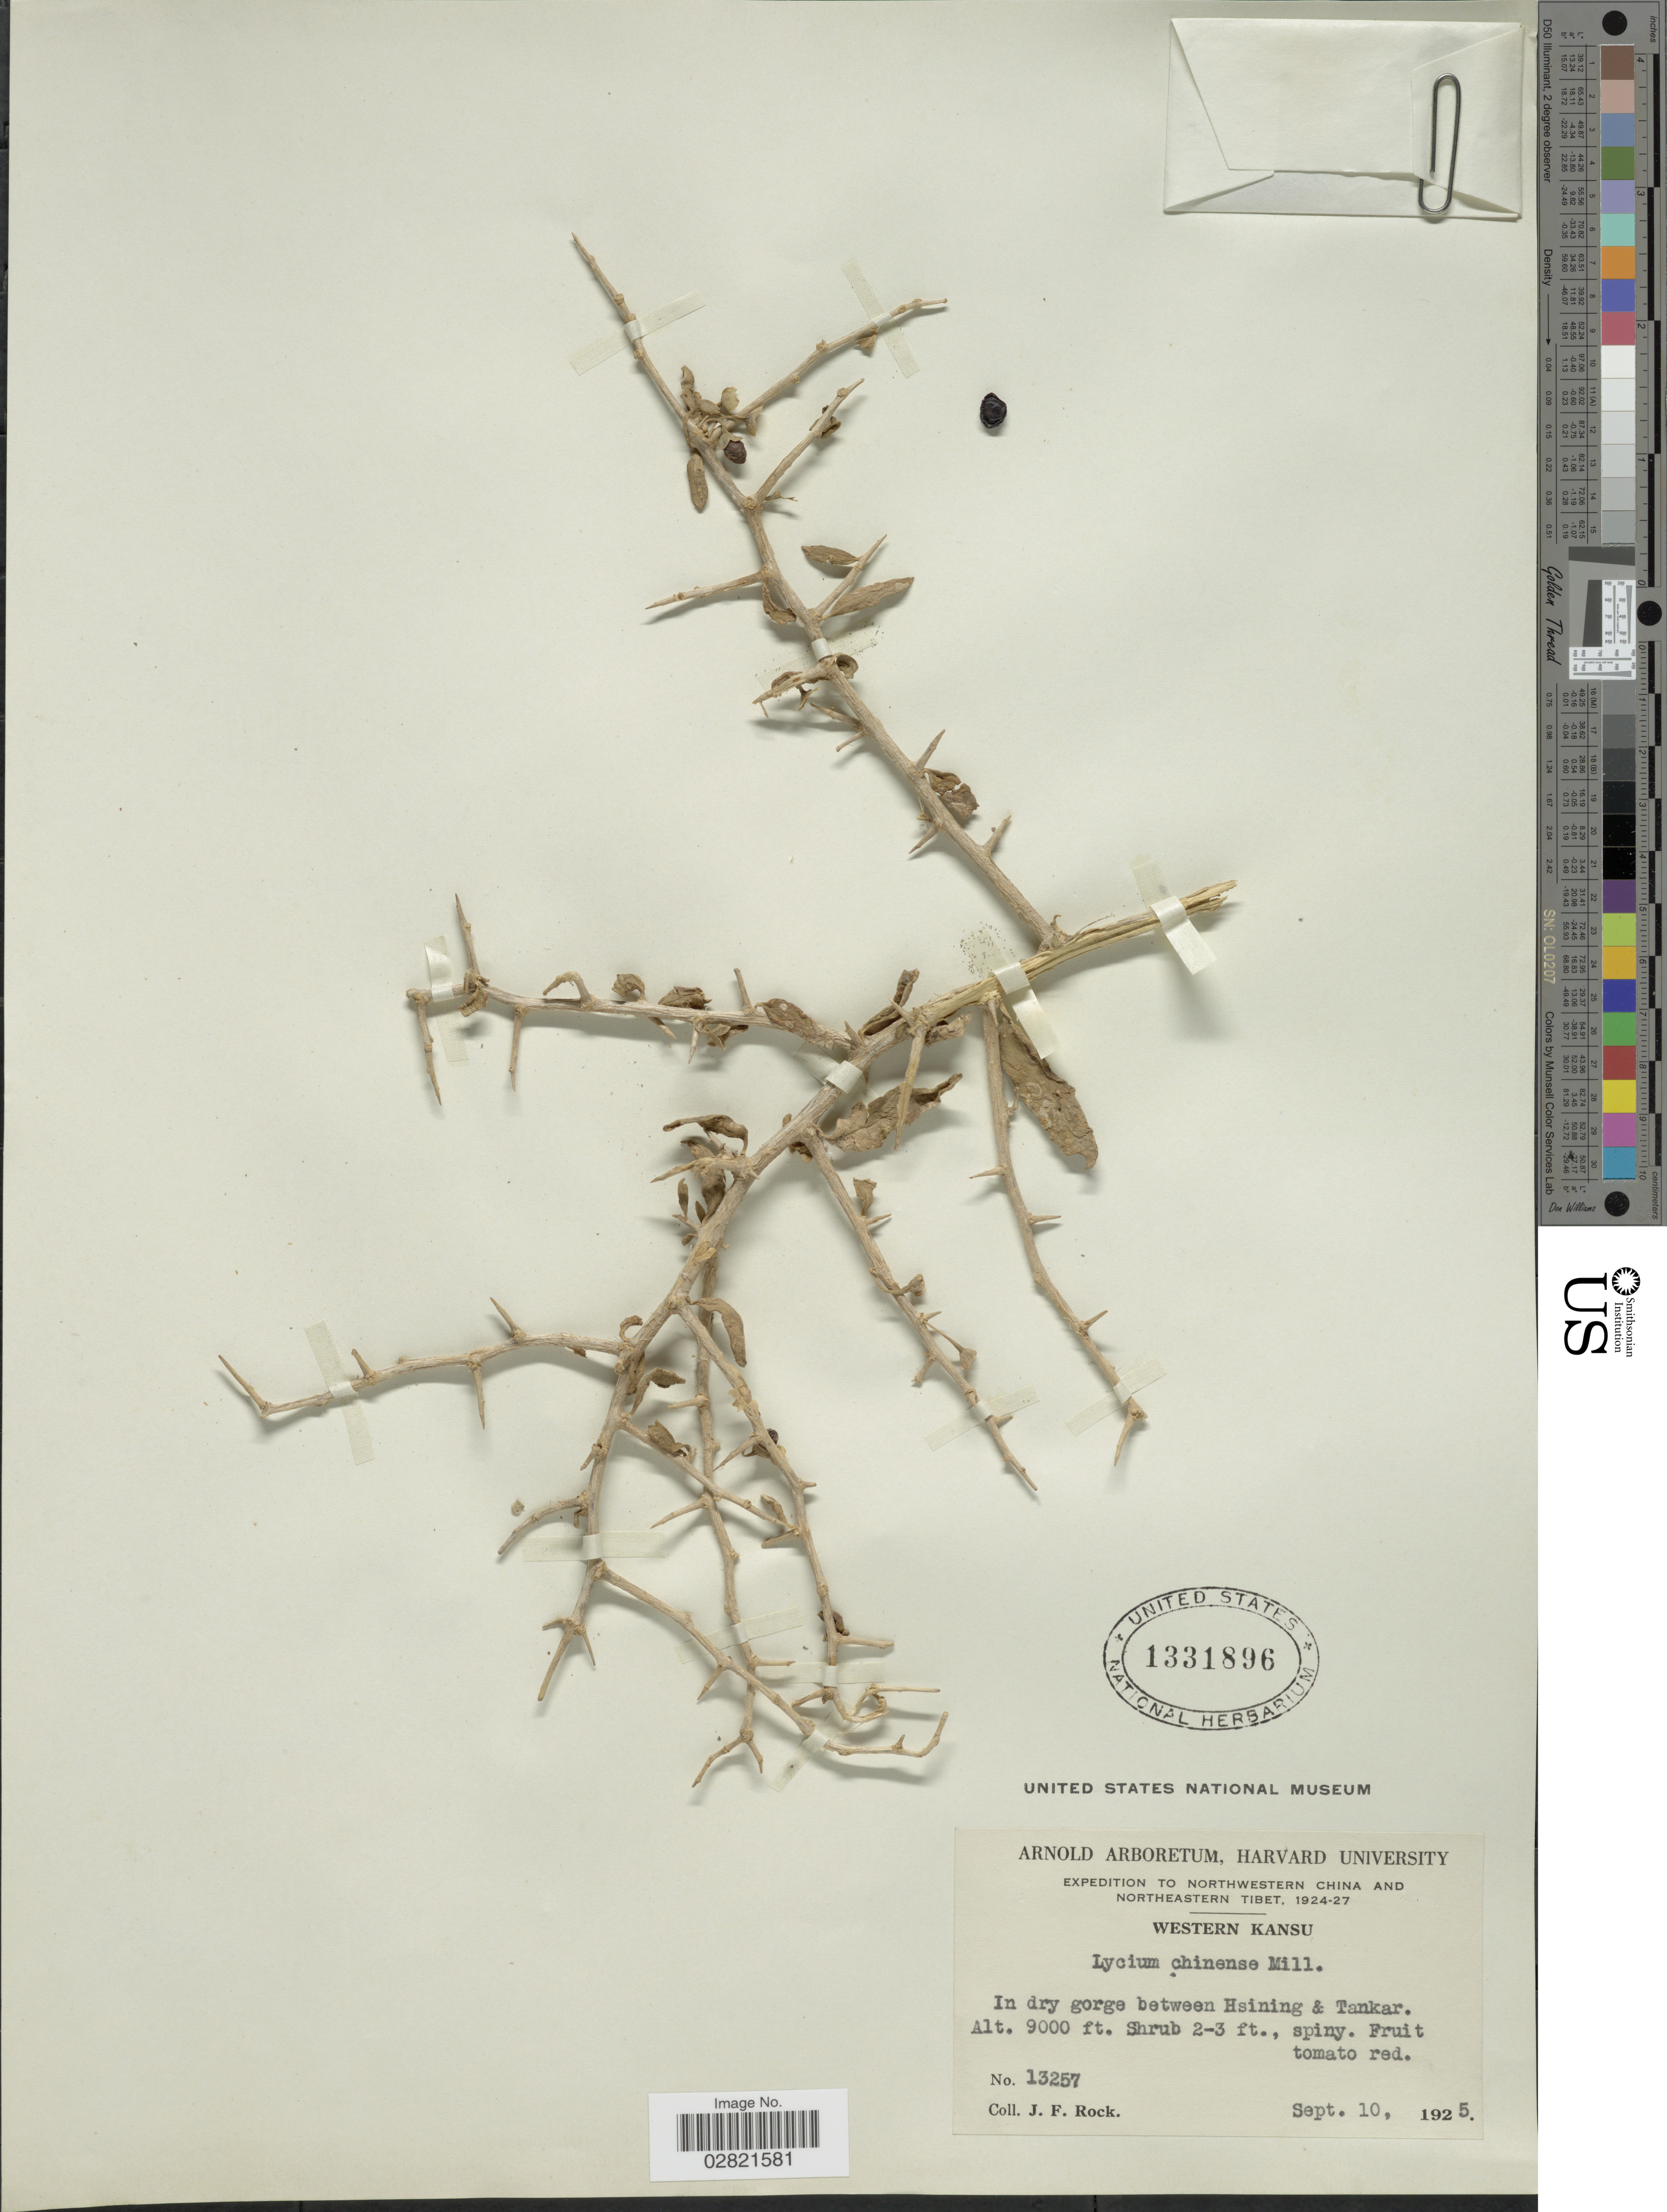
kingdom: Plantae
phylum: Tracheophyta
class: Magnoliopsida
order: Solanales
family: Solanaceae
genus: Lycium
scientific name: Lycium chinense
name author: Mill.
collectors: J. Rock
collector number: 13257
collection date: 1925-09-10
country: China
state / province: Gansu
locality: Northwestern China and Northeastern Tibet. Western Kansu. In dry gorge between Hsining & Tankar.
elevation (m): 2743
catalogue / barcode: US 1331896